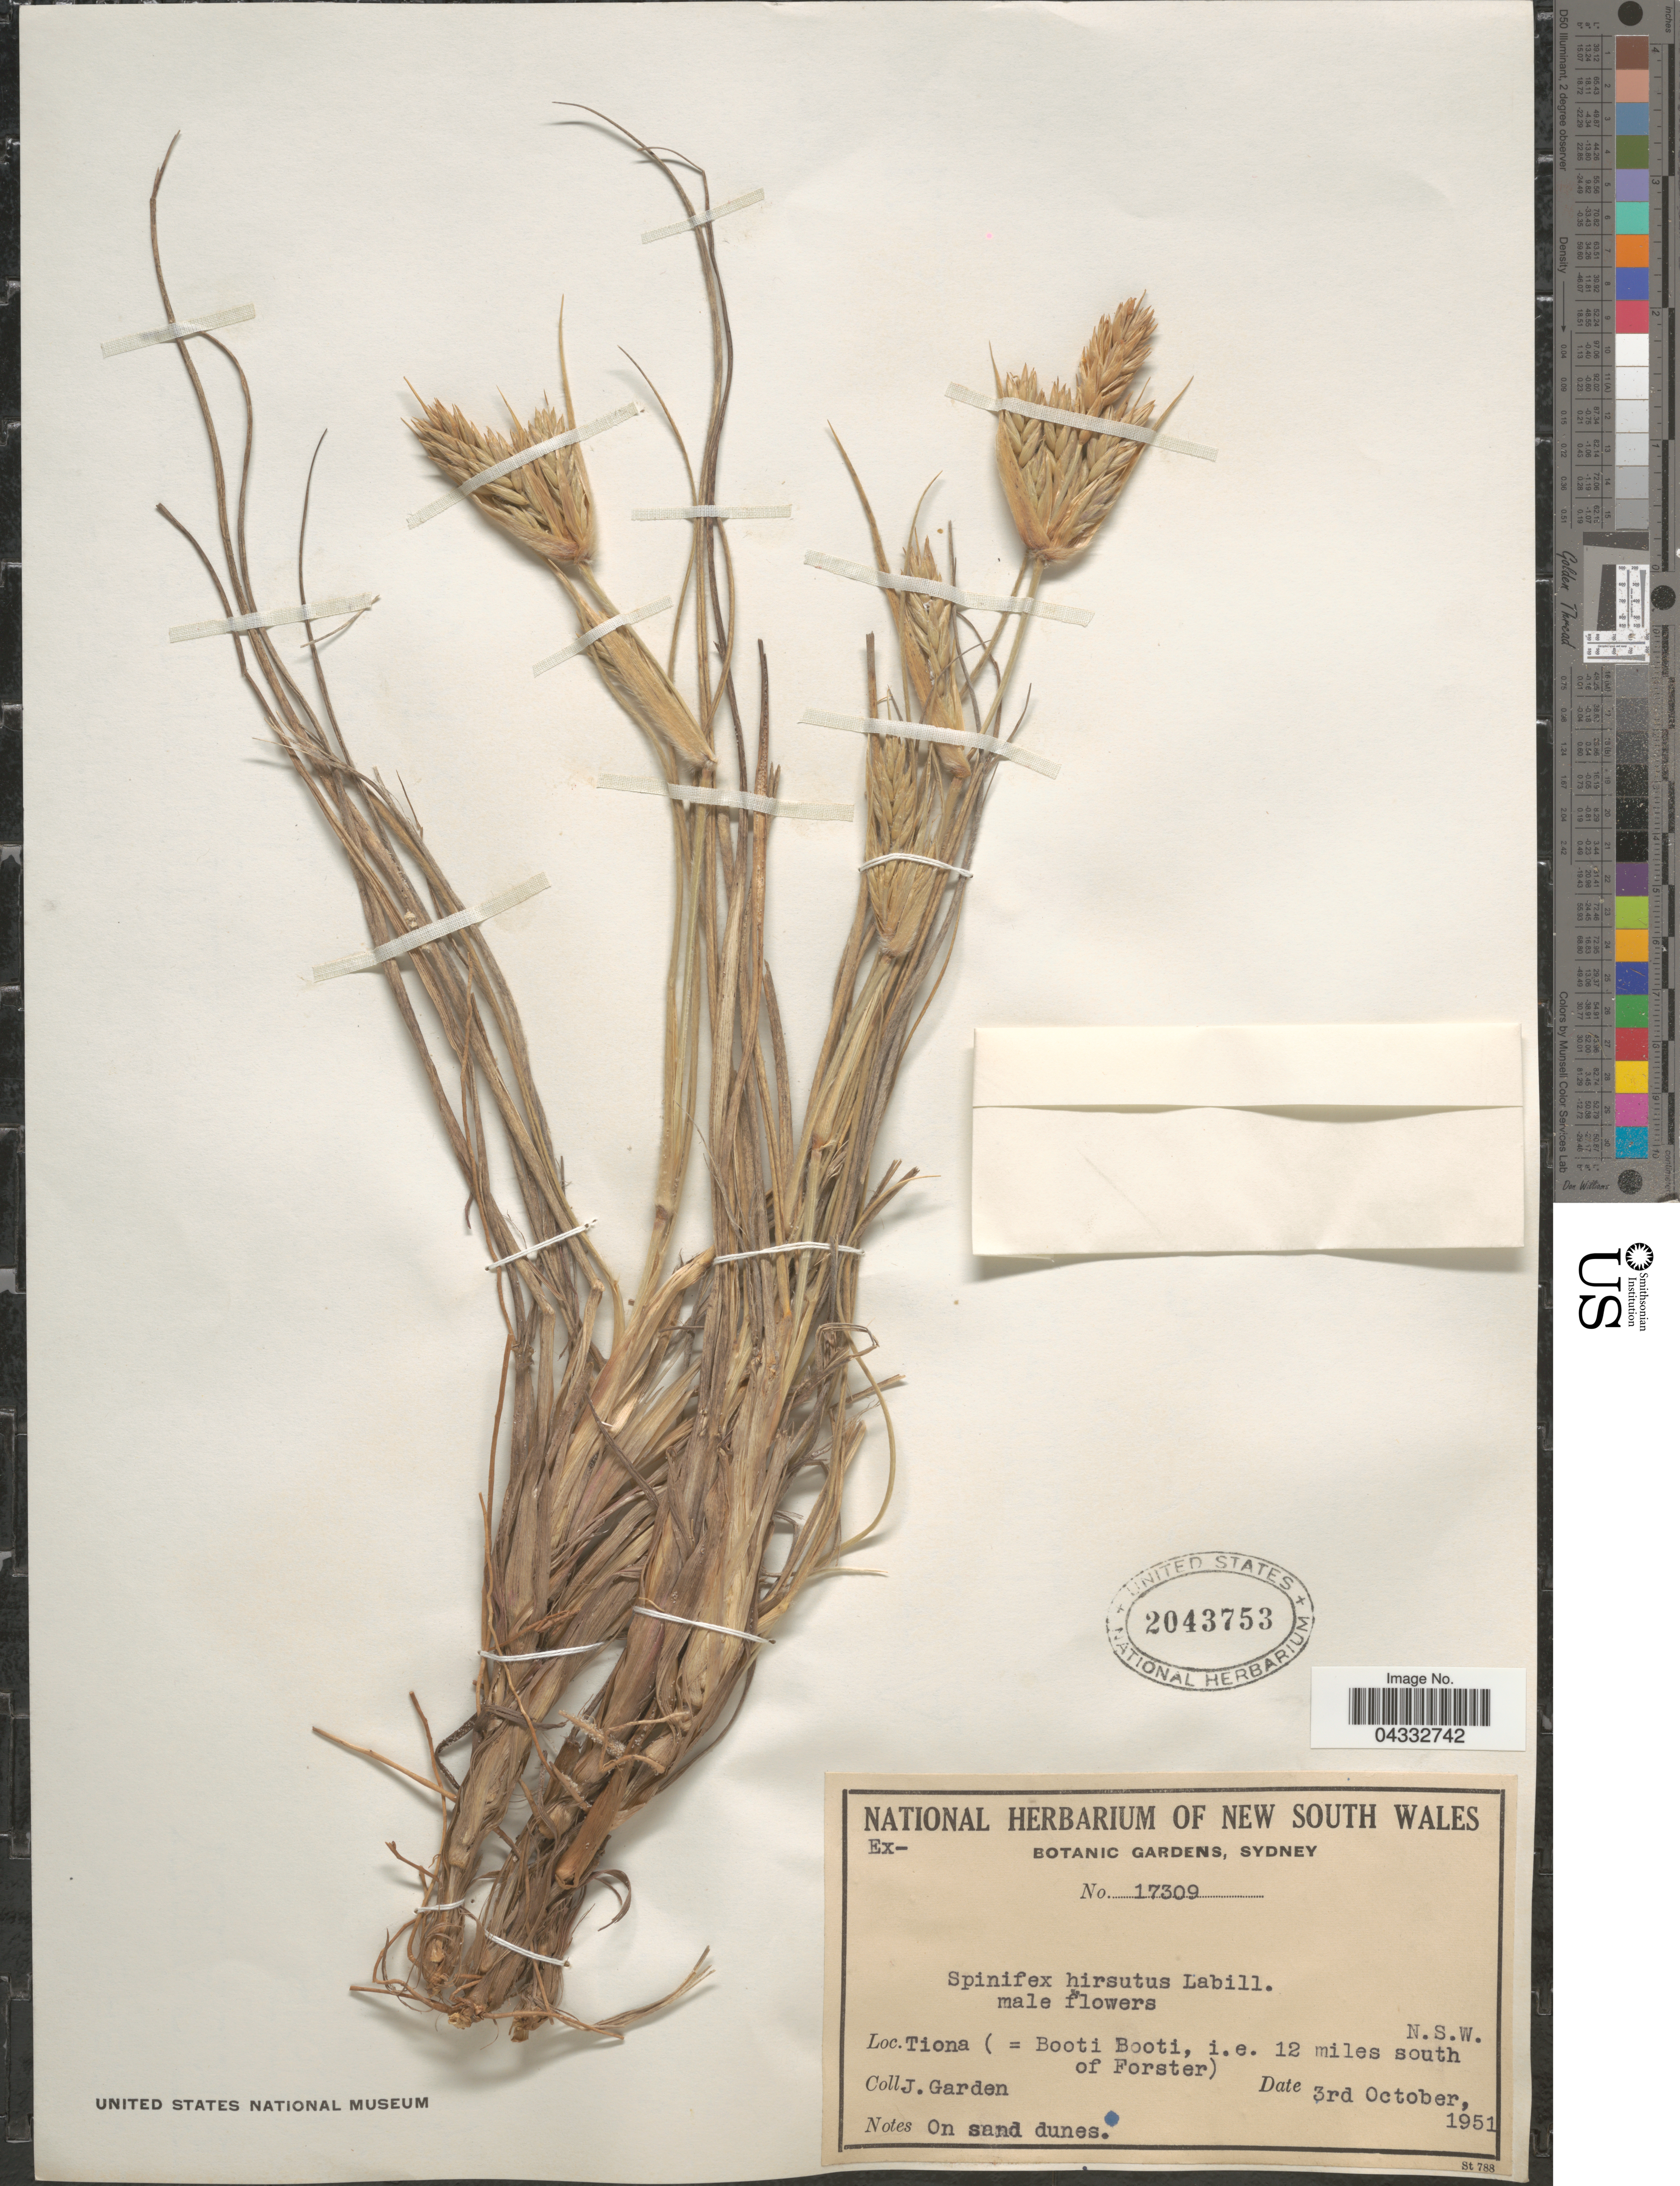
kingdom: Plantae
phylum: Tracheophyta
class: Liliopsida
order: Poales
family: Poaceae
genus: Spinifex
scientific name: Spinifex hirsutus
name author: Labill.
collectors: J. Thompson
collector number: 17309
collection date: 1951-10-03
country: Australia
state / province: New South Wales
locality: Tiona ( = Booti Booti, i.e. 12 miles south of Forster).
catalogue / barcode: US 2043753